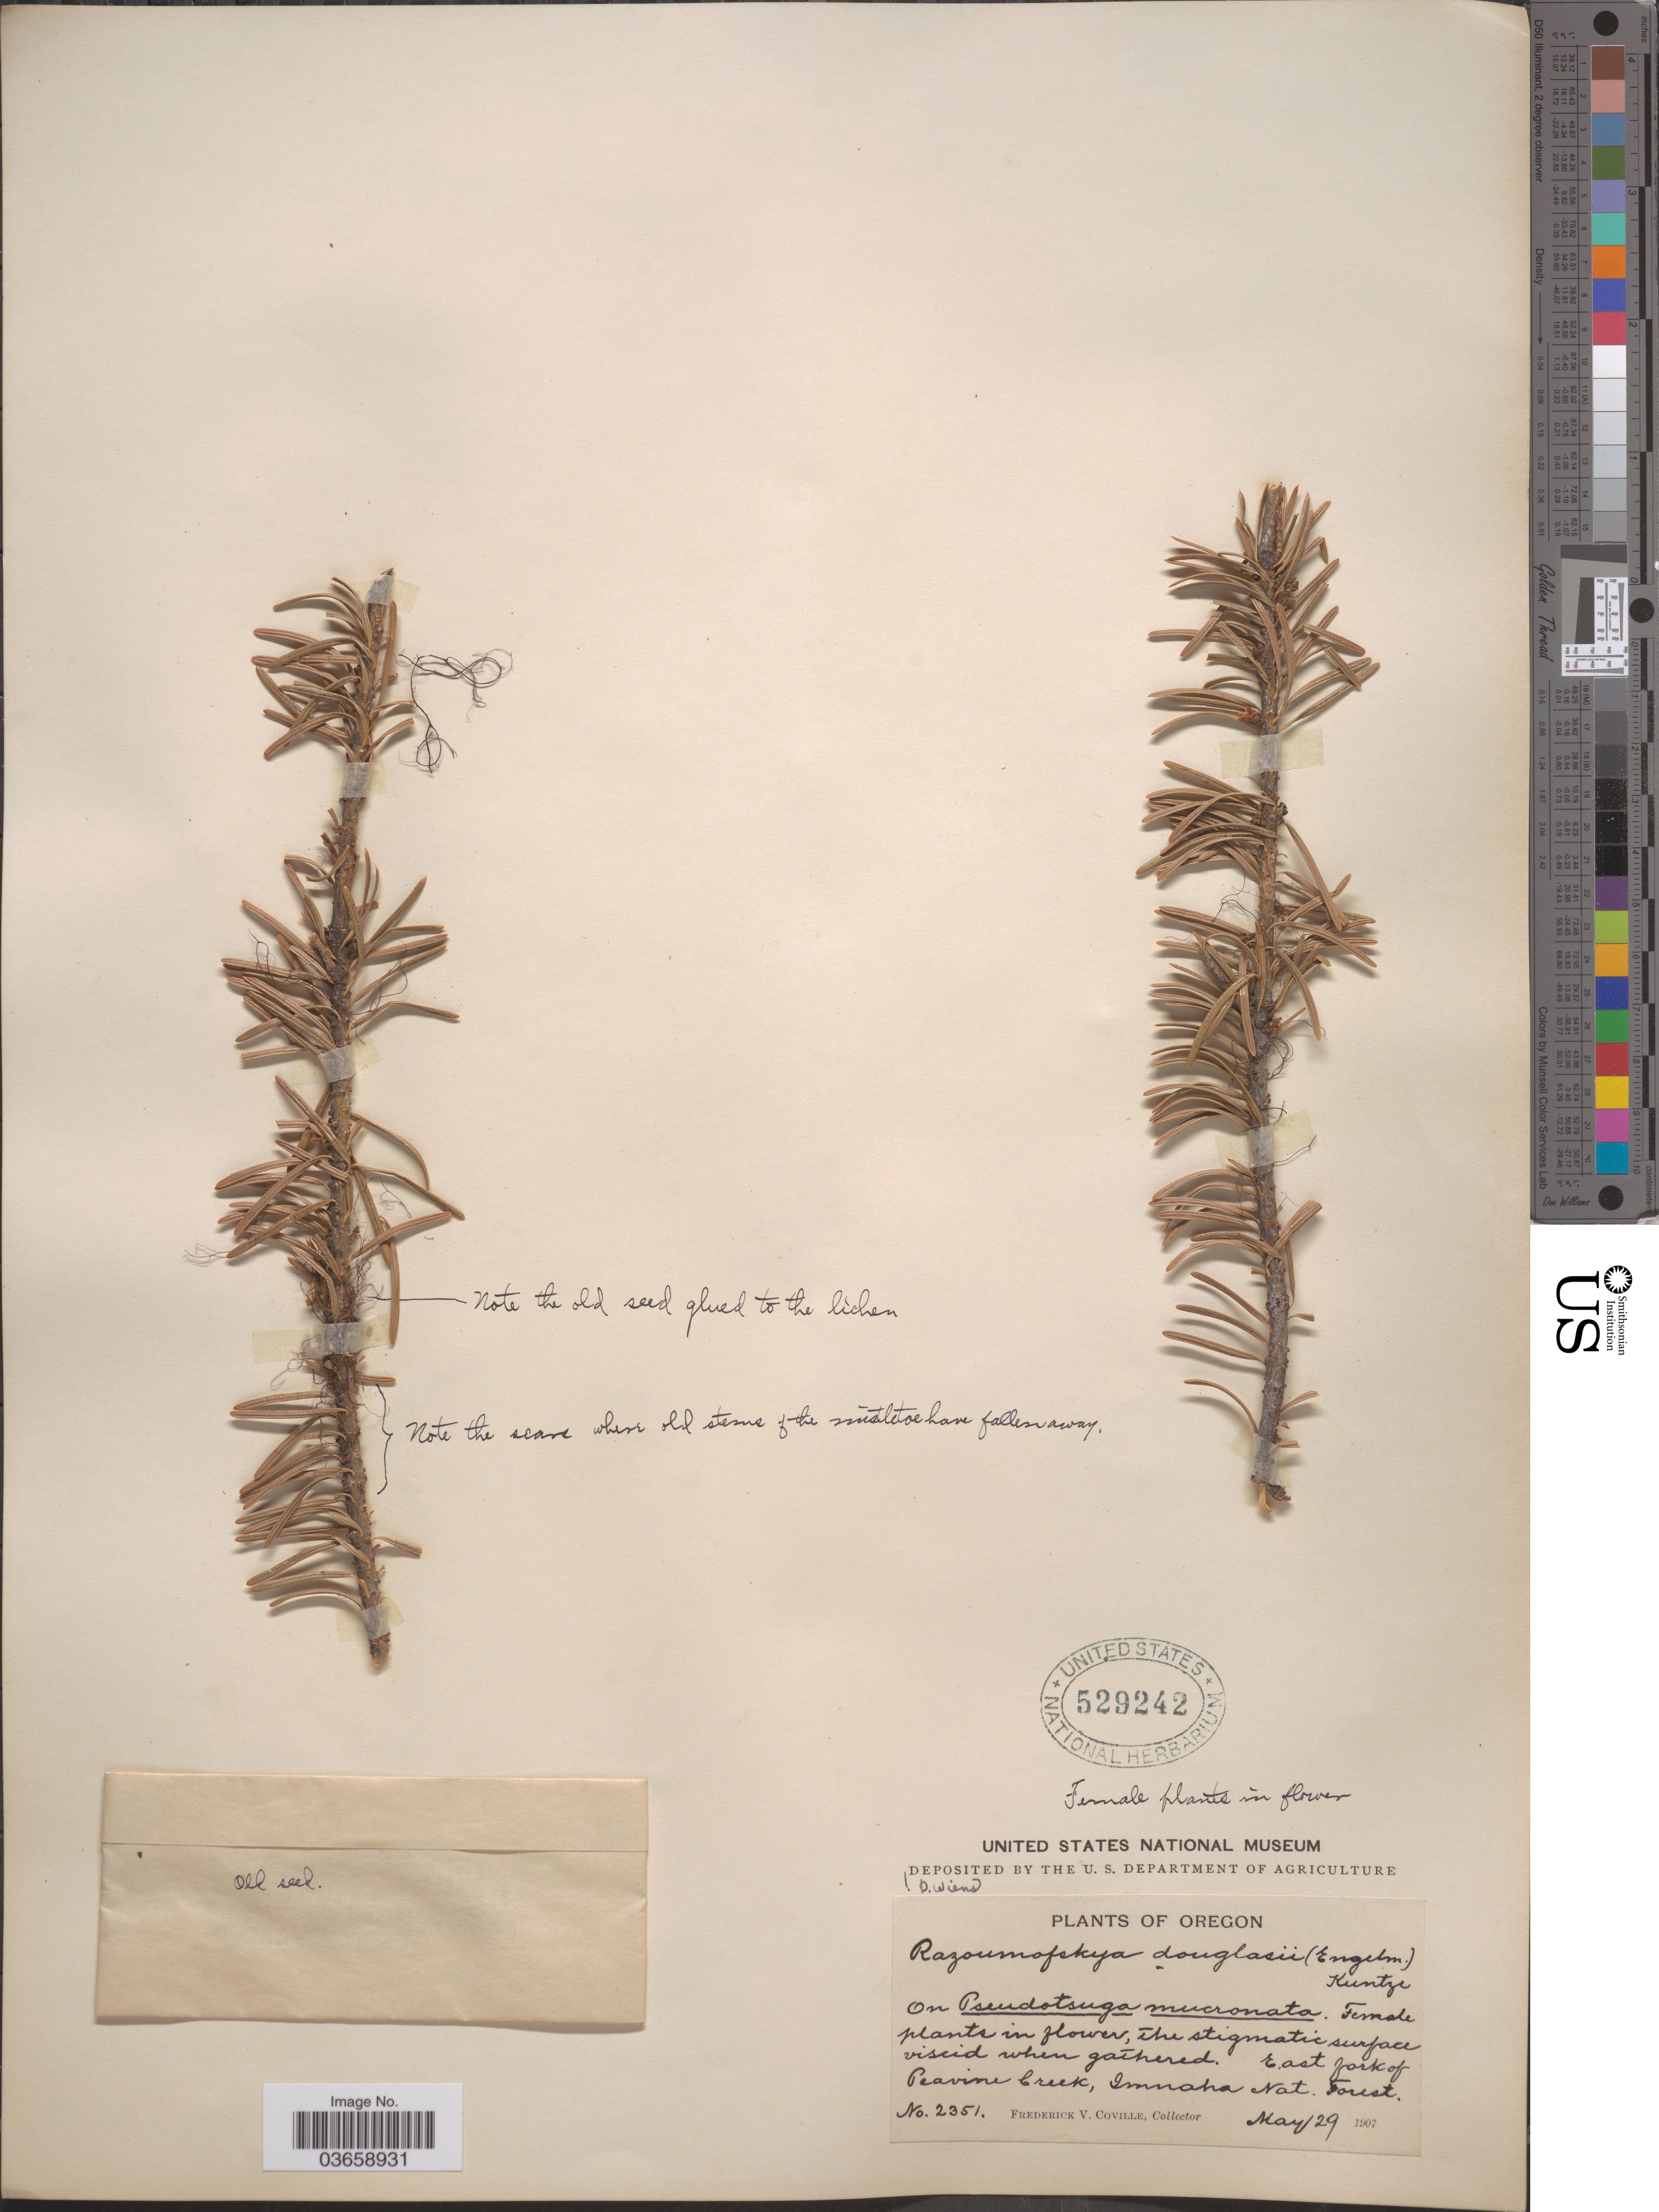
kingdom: Plantae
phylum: Tracheophyta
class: Magnoliopsida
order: Santalales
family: Viscaceae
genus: Arceuthobium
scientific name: Arceuthobium douglasii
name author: Engelm. in G.M. Wheeler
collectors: F. V. Coville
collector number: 2351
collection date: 1907-05-29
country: United States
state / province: Oregon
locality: East fork of Peavine Creek, Imnaha Nat. Forest.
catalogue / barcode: US 529242